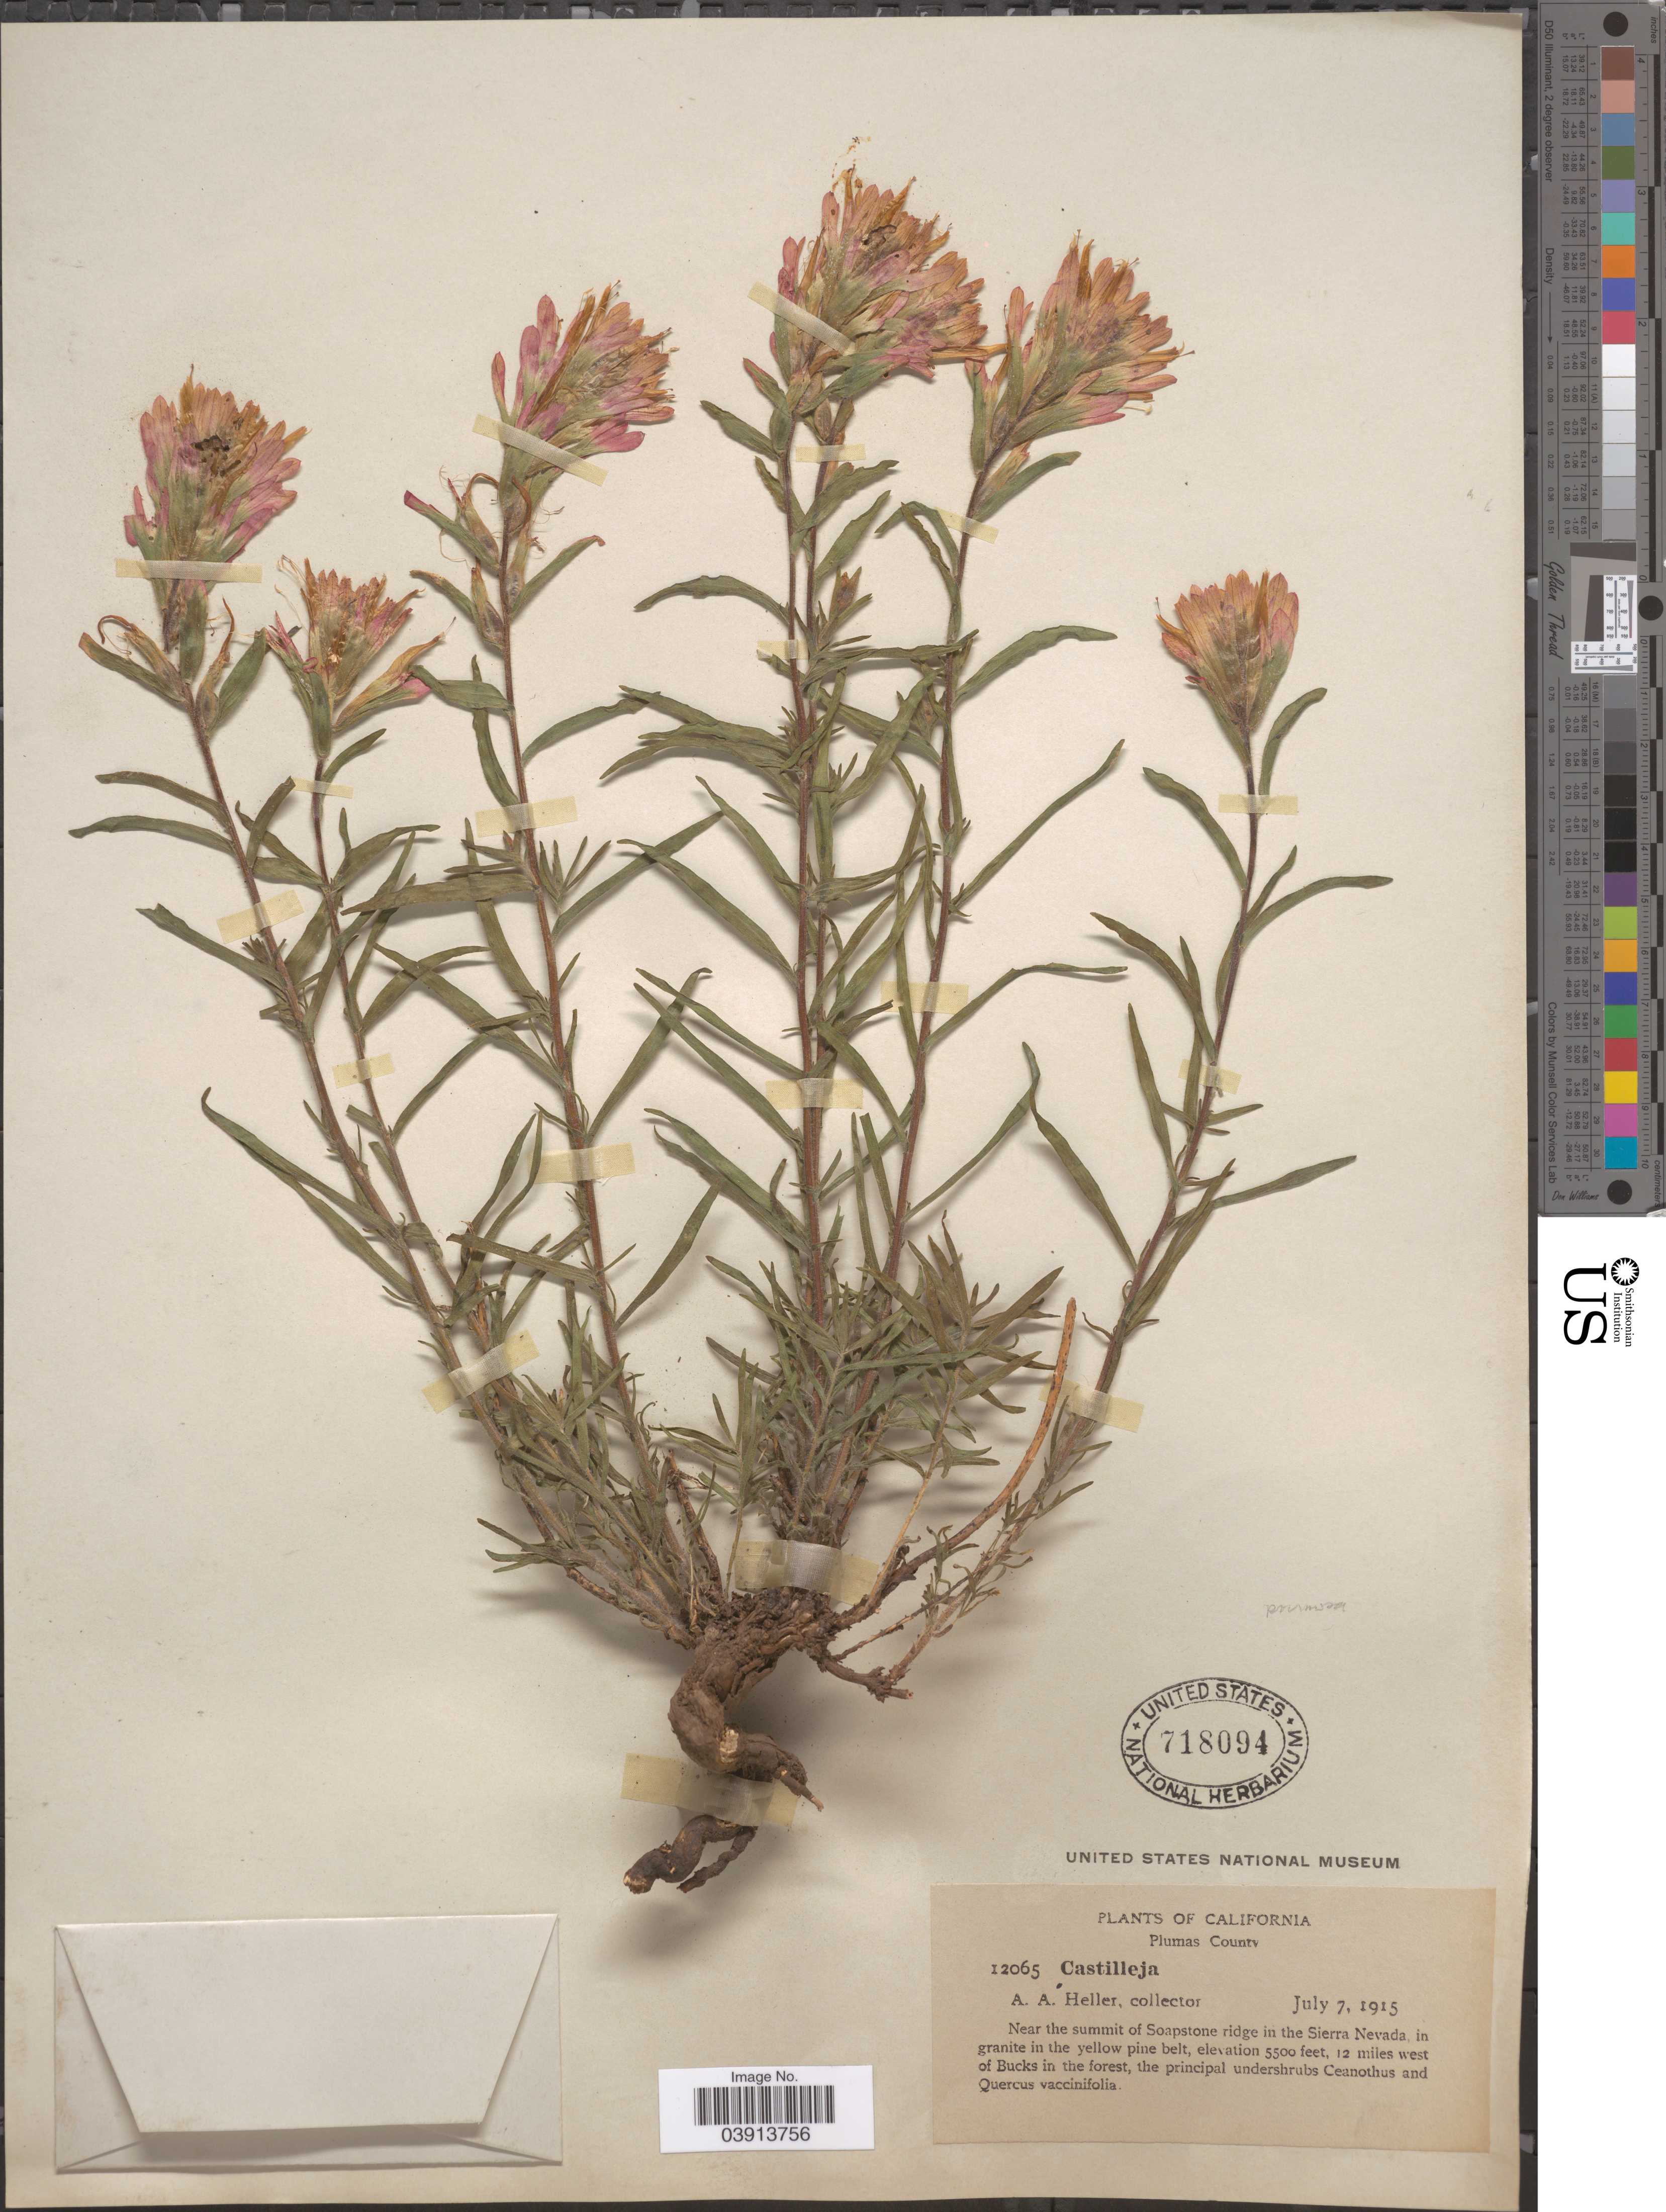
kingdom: Plantae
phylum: Tracheophyta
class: Magnoliopsida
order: Lamiales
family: Orobanchaceae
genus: Castilleja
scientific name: Castilleja pruinosa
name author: Fernald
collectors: A. A. Heller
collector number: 12065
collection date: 1915-07-07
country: United States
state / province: California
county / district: Plumas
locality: Plumas County. Near the summit of Soapstone ridge in the Sierra Nevada.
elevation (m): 1676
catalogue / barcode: US 718094